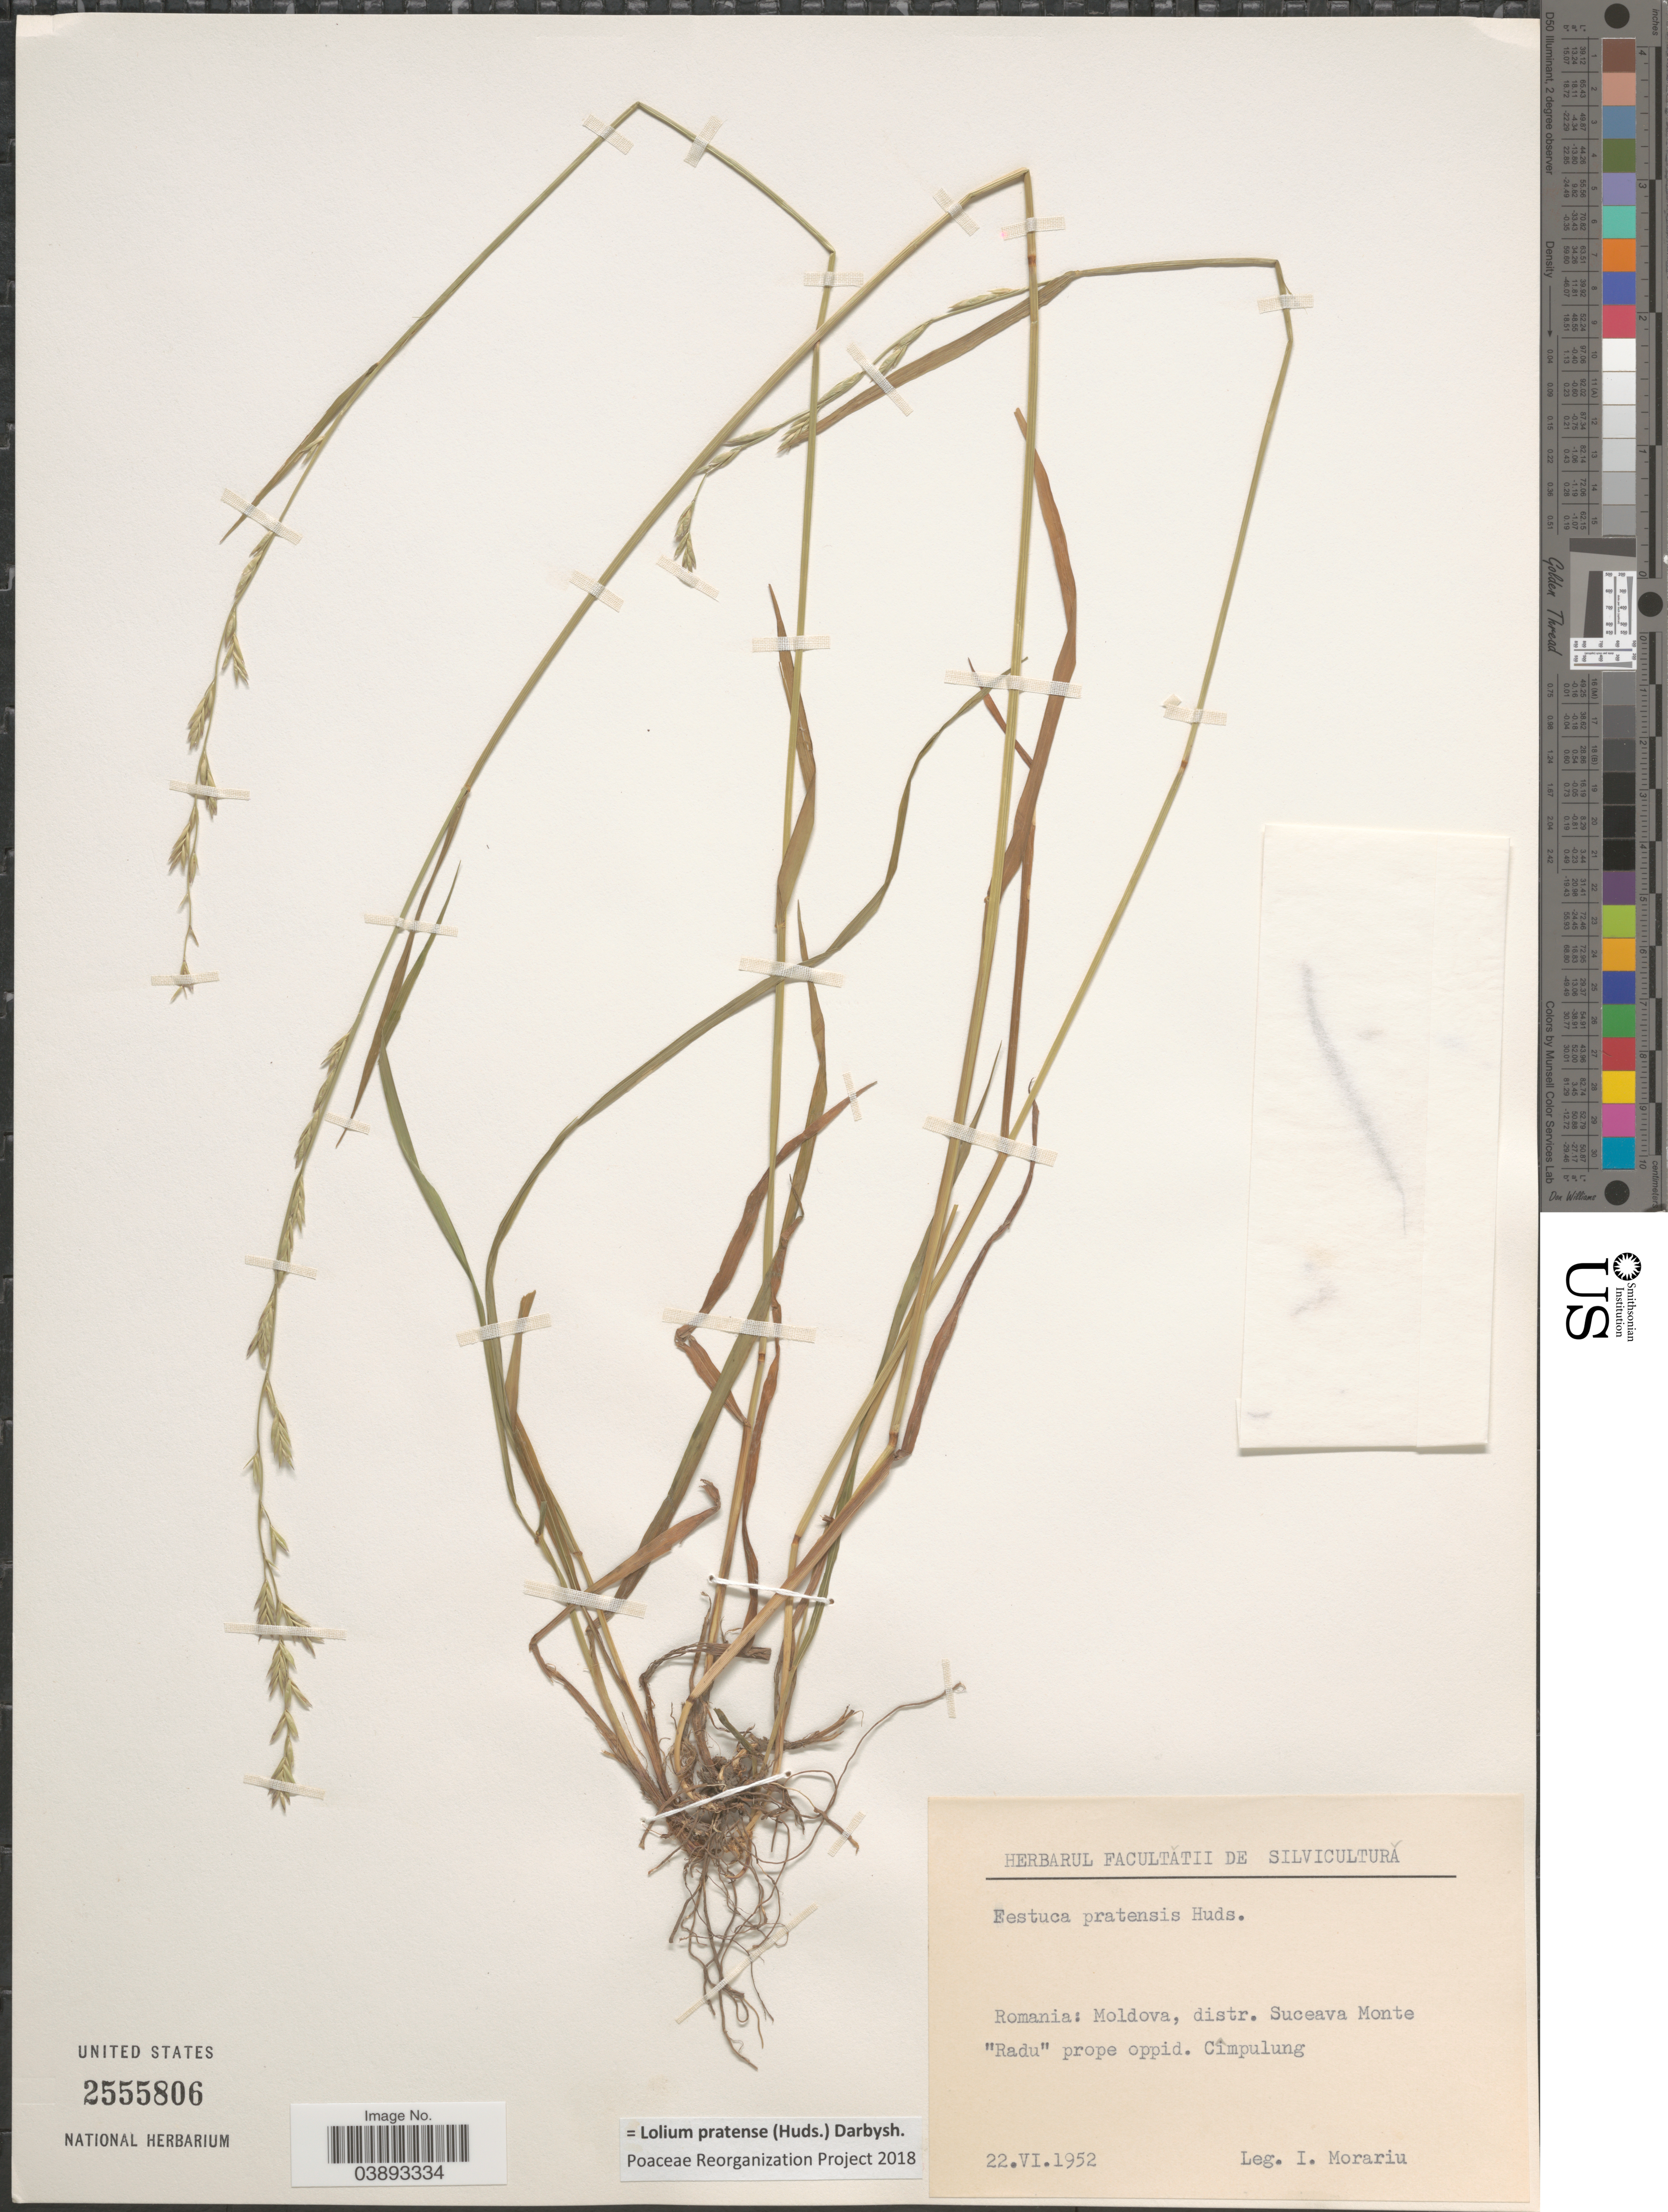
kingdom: Plantae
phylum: Tracheophyta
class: Liliopsida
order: Poales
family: Poaceae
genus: Lolium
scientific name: Lolium pratense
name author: (Huds.) Darbysh.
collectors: I. Morariu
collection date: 1952-06-22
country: Romania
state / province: Suceava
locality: Moldova, distr. Suceava Monte "Radu" prope oppid. Cimpulung.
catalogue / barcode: US 2555806